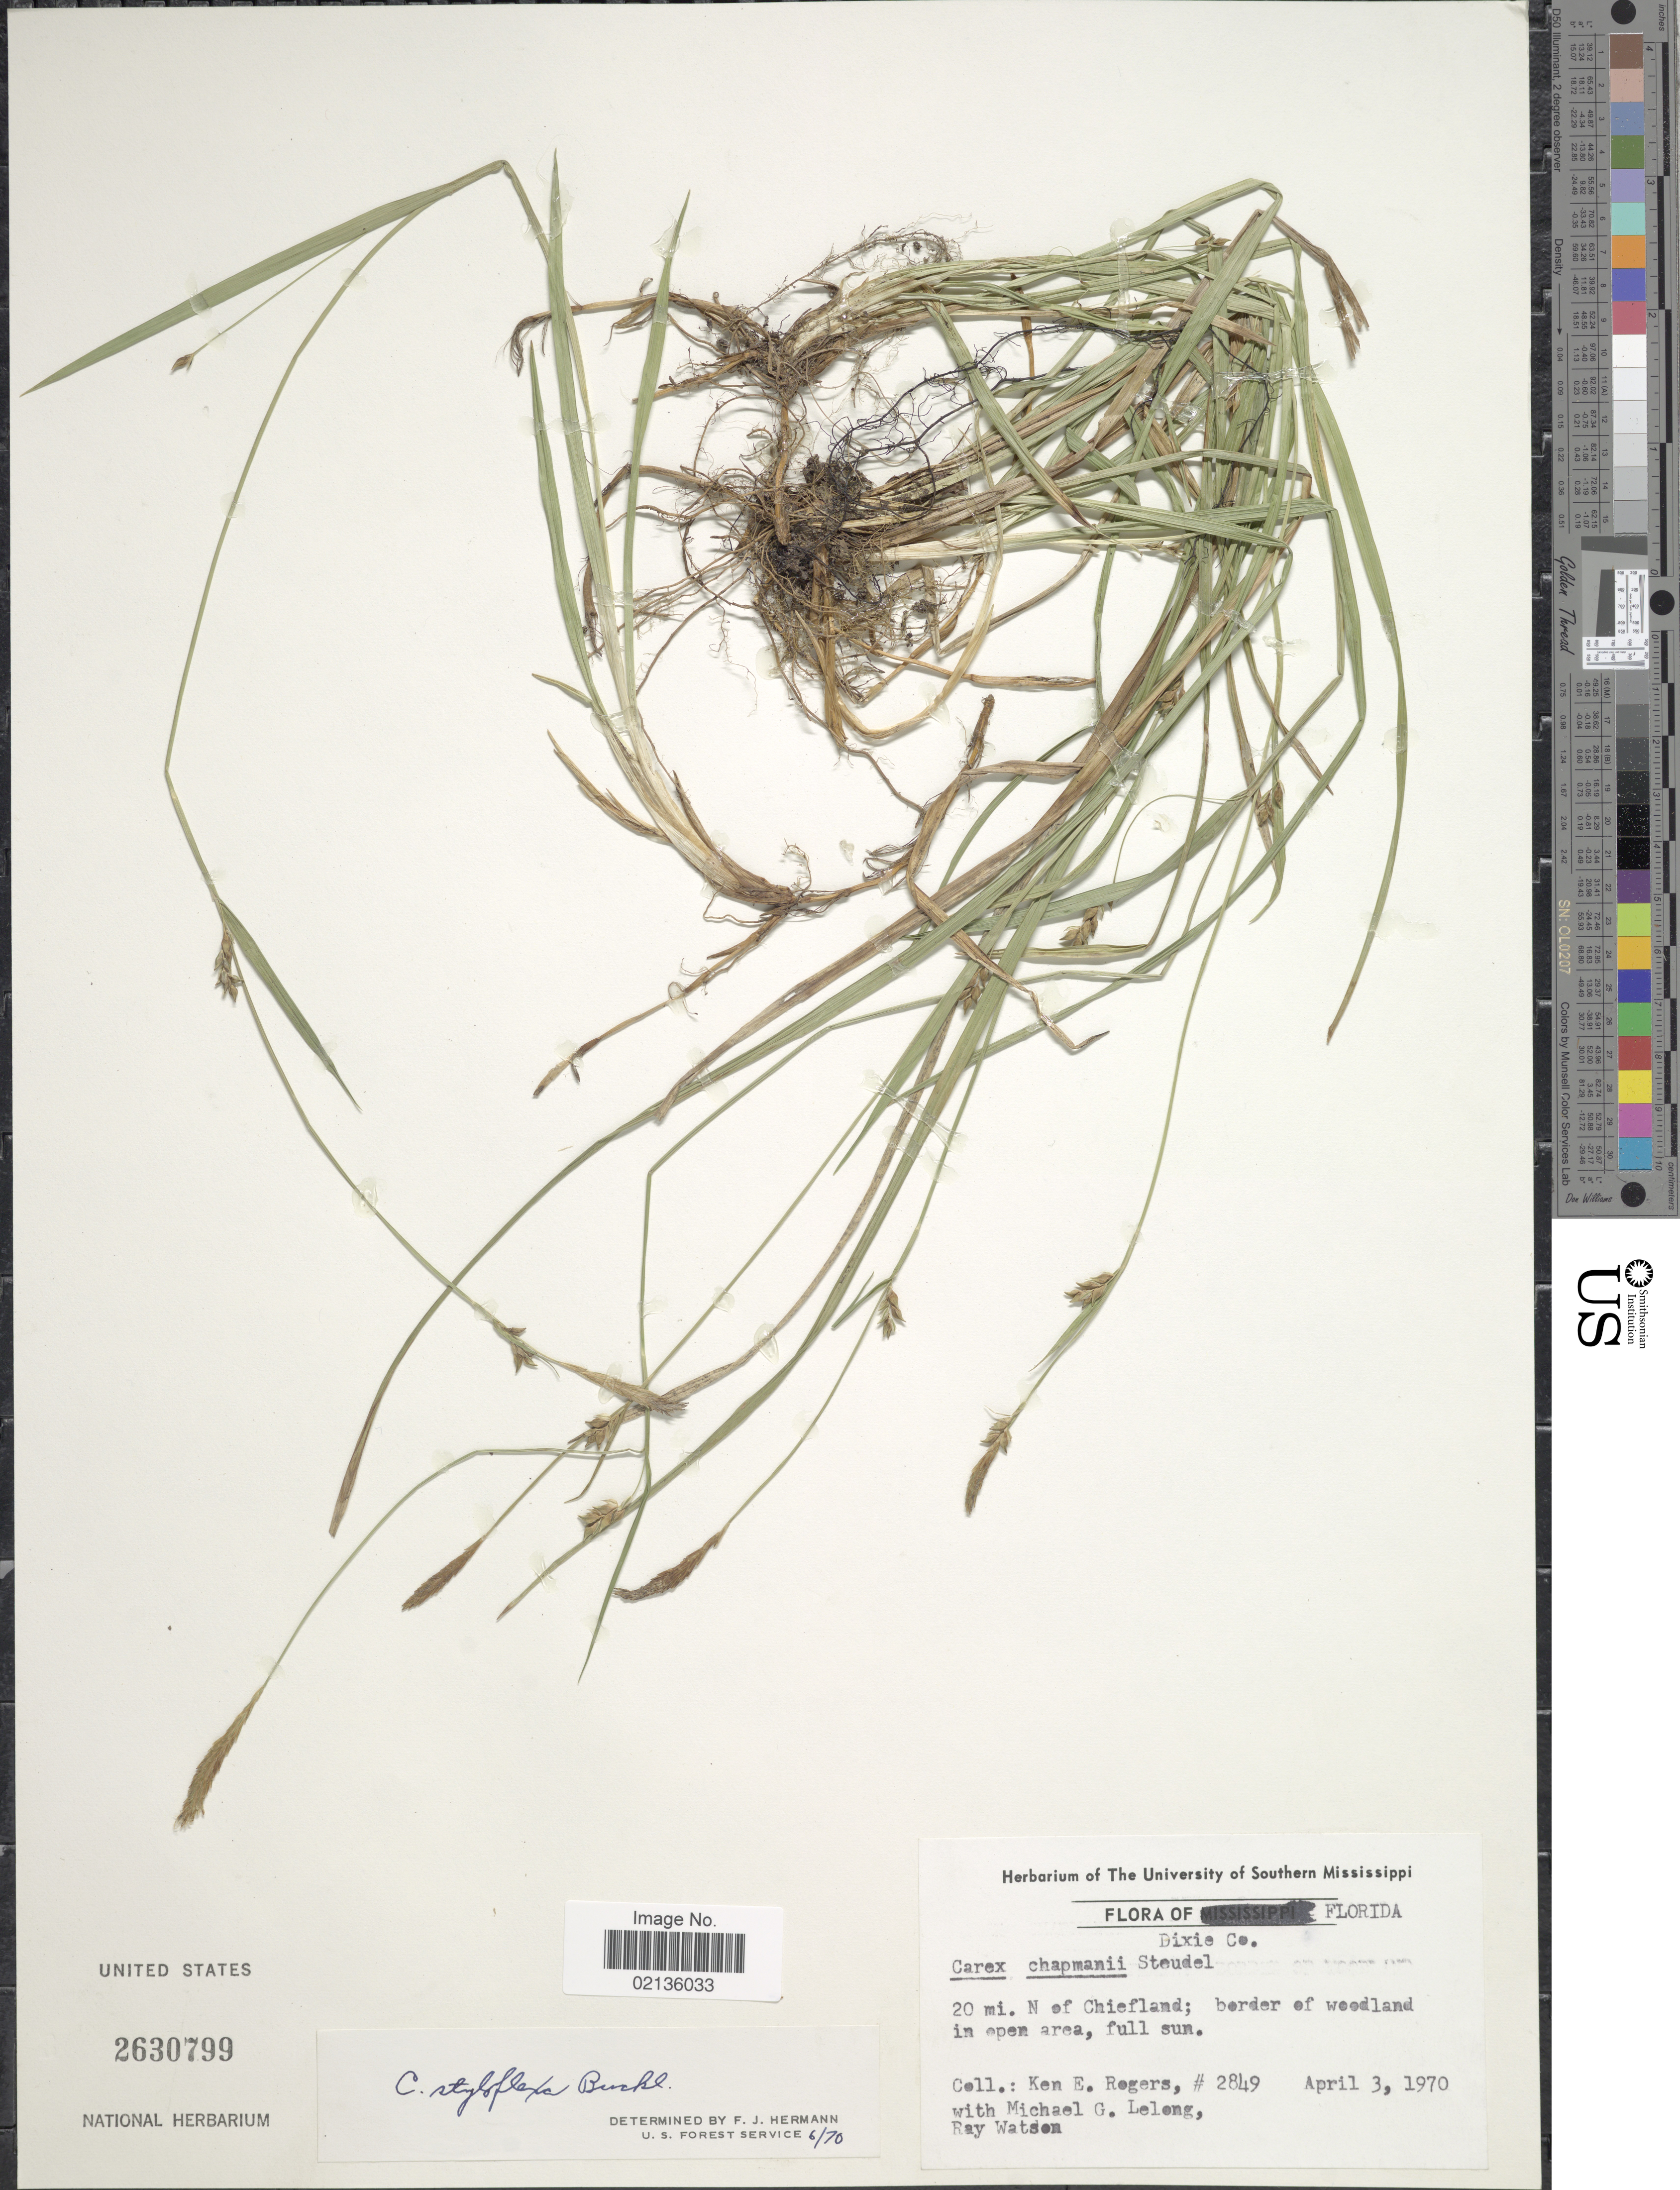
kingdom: Plantae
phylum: Tracheophyta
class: Liliopsida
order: Poales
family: Cyperaceae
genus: Carex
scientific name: Carex styloflexa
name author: Buckley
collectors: K. Rogers, M. Lelong & R. Watson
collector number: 2849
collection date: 1970-04-03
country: United States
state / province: Florida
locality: Dixie Co., 20 mi. N of Chiefland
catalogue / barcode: US 2630799